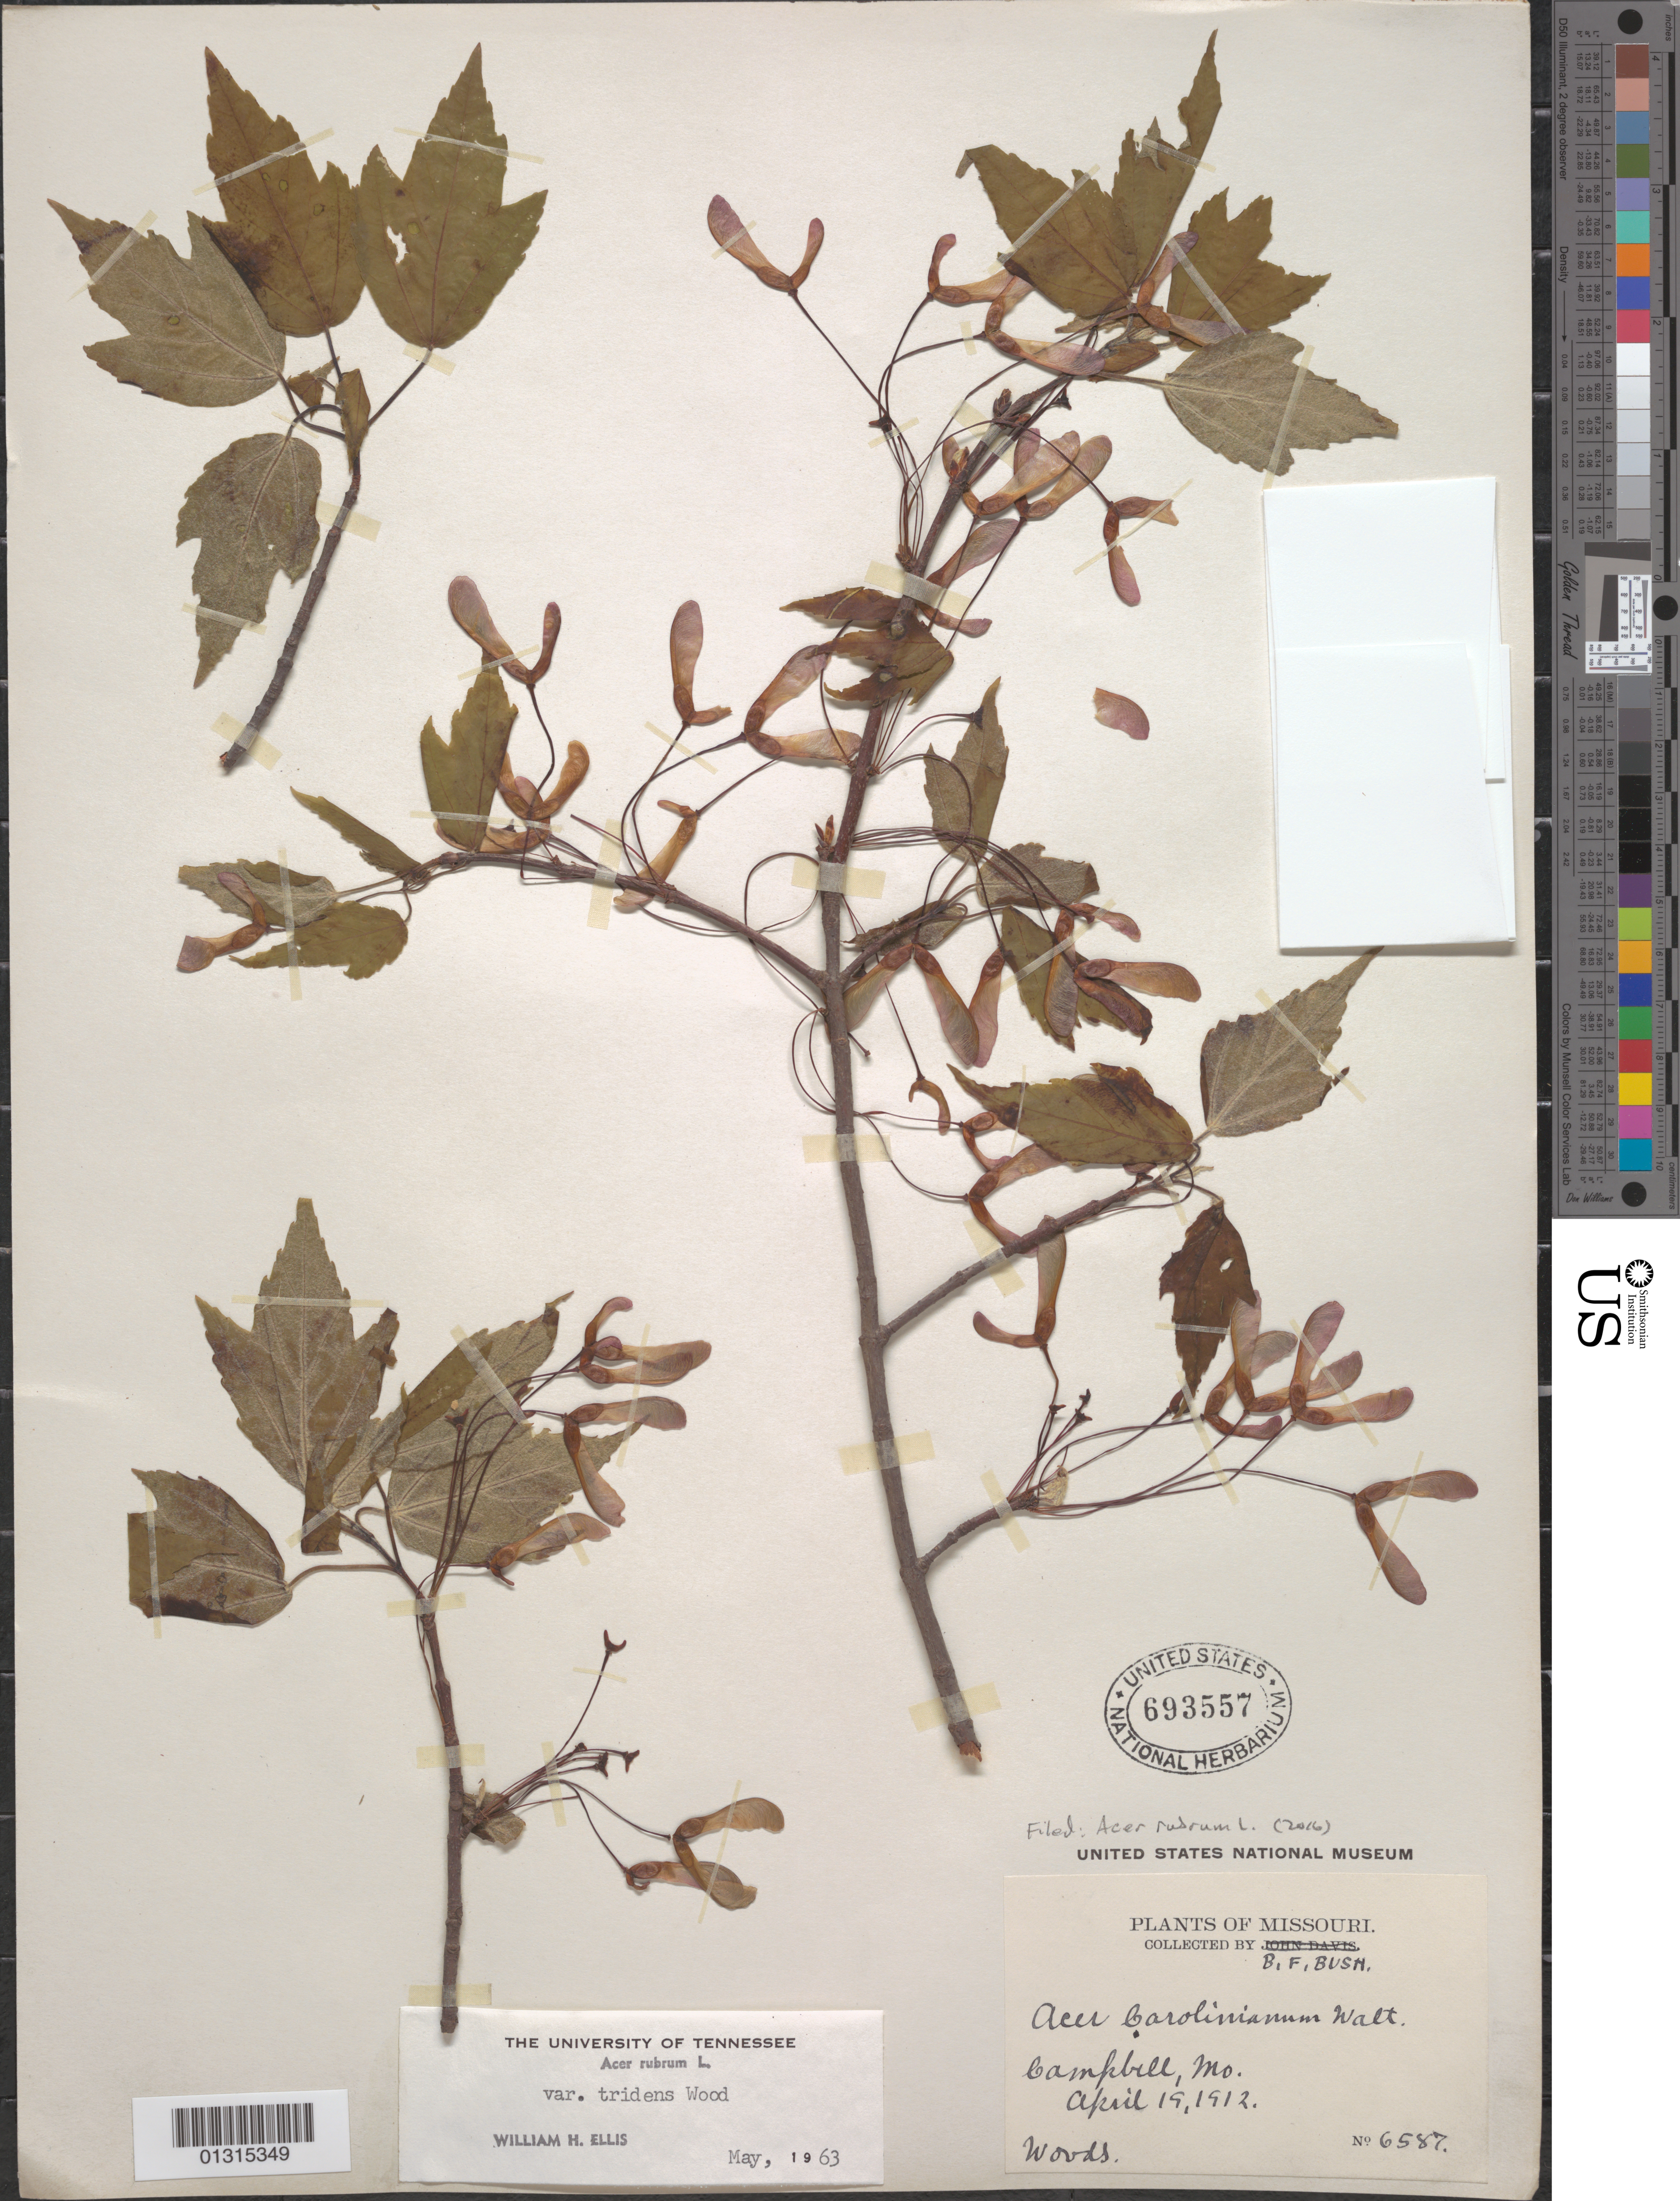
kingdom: Plantae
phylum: Tracheophyta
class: Magnoliopsida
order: Sapindales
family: Sapindaceae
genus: Acer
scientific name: Acer rubrum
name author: L.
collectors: B. F. Bush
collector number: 6587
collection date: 1912-04-19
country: United States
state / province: Missouri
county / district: Dunklin County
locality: Campbell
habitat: Woods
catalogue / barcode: US 693557